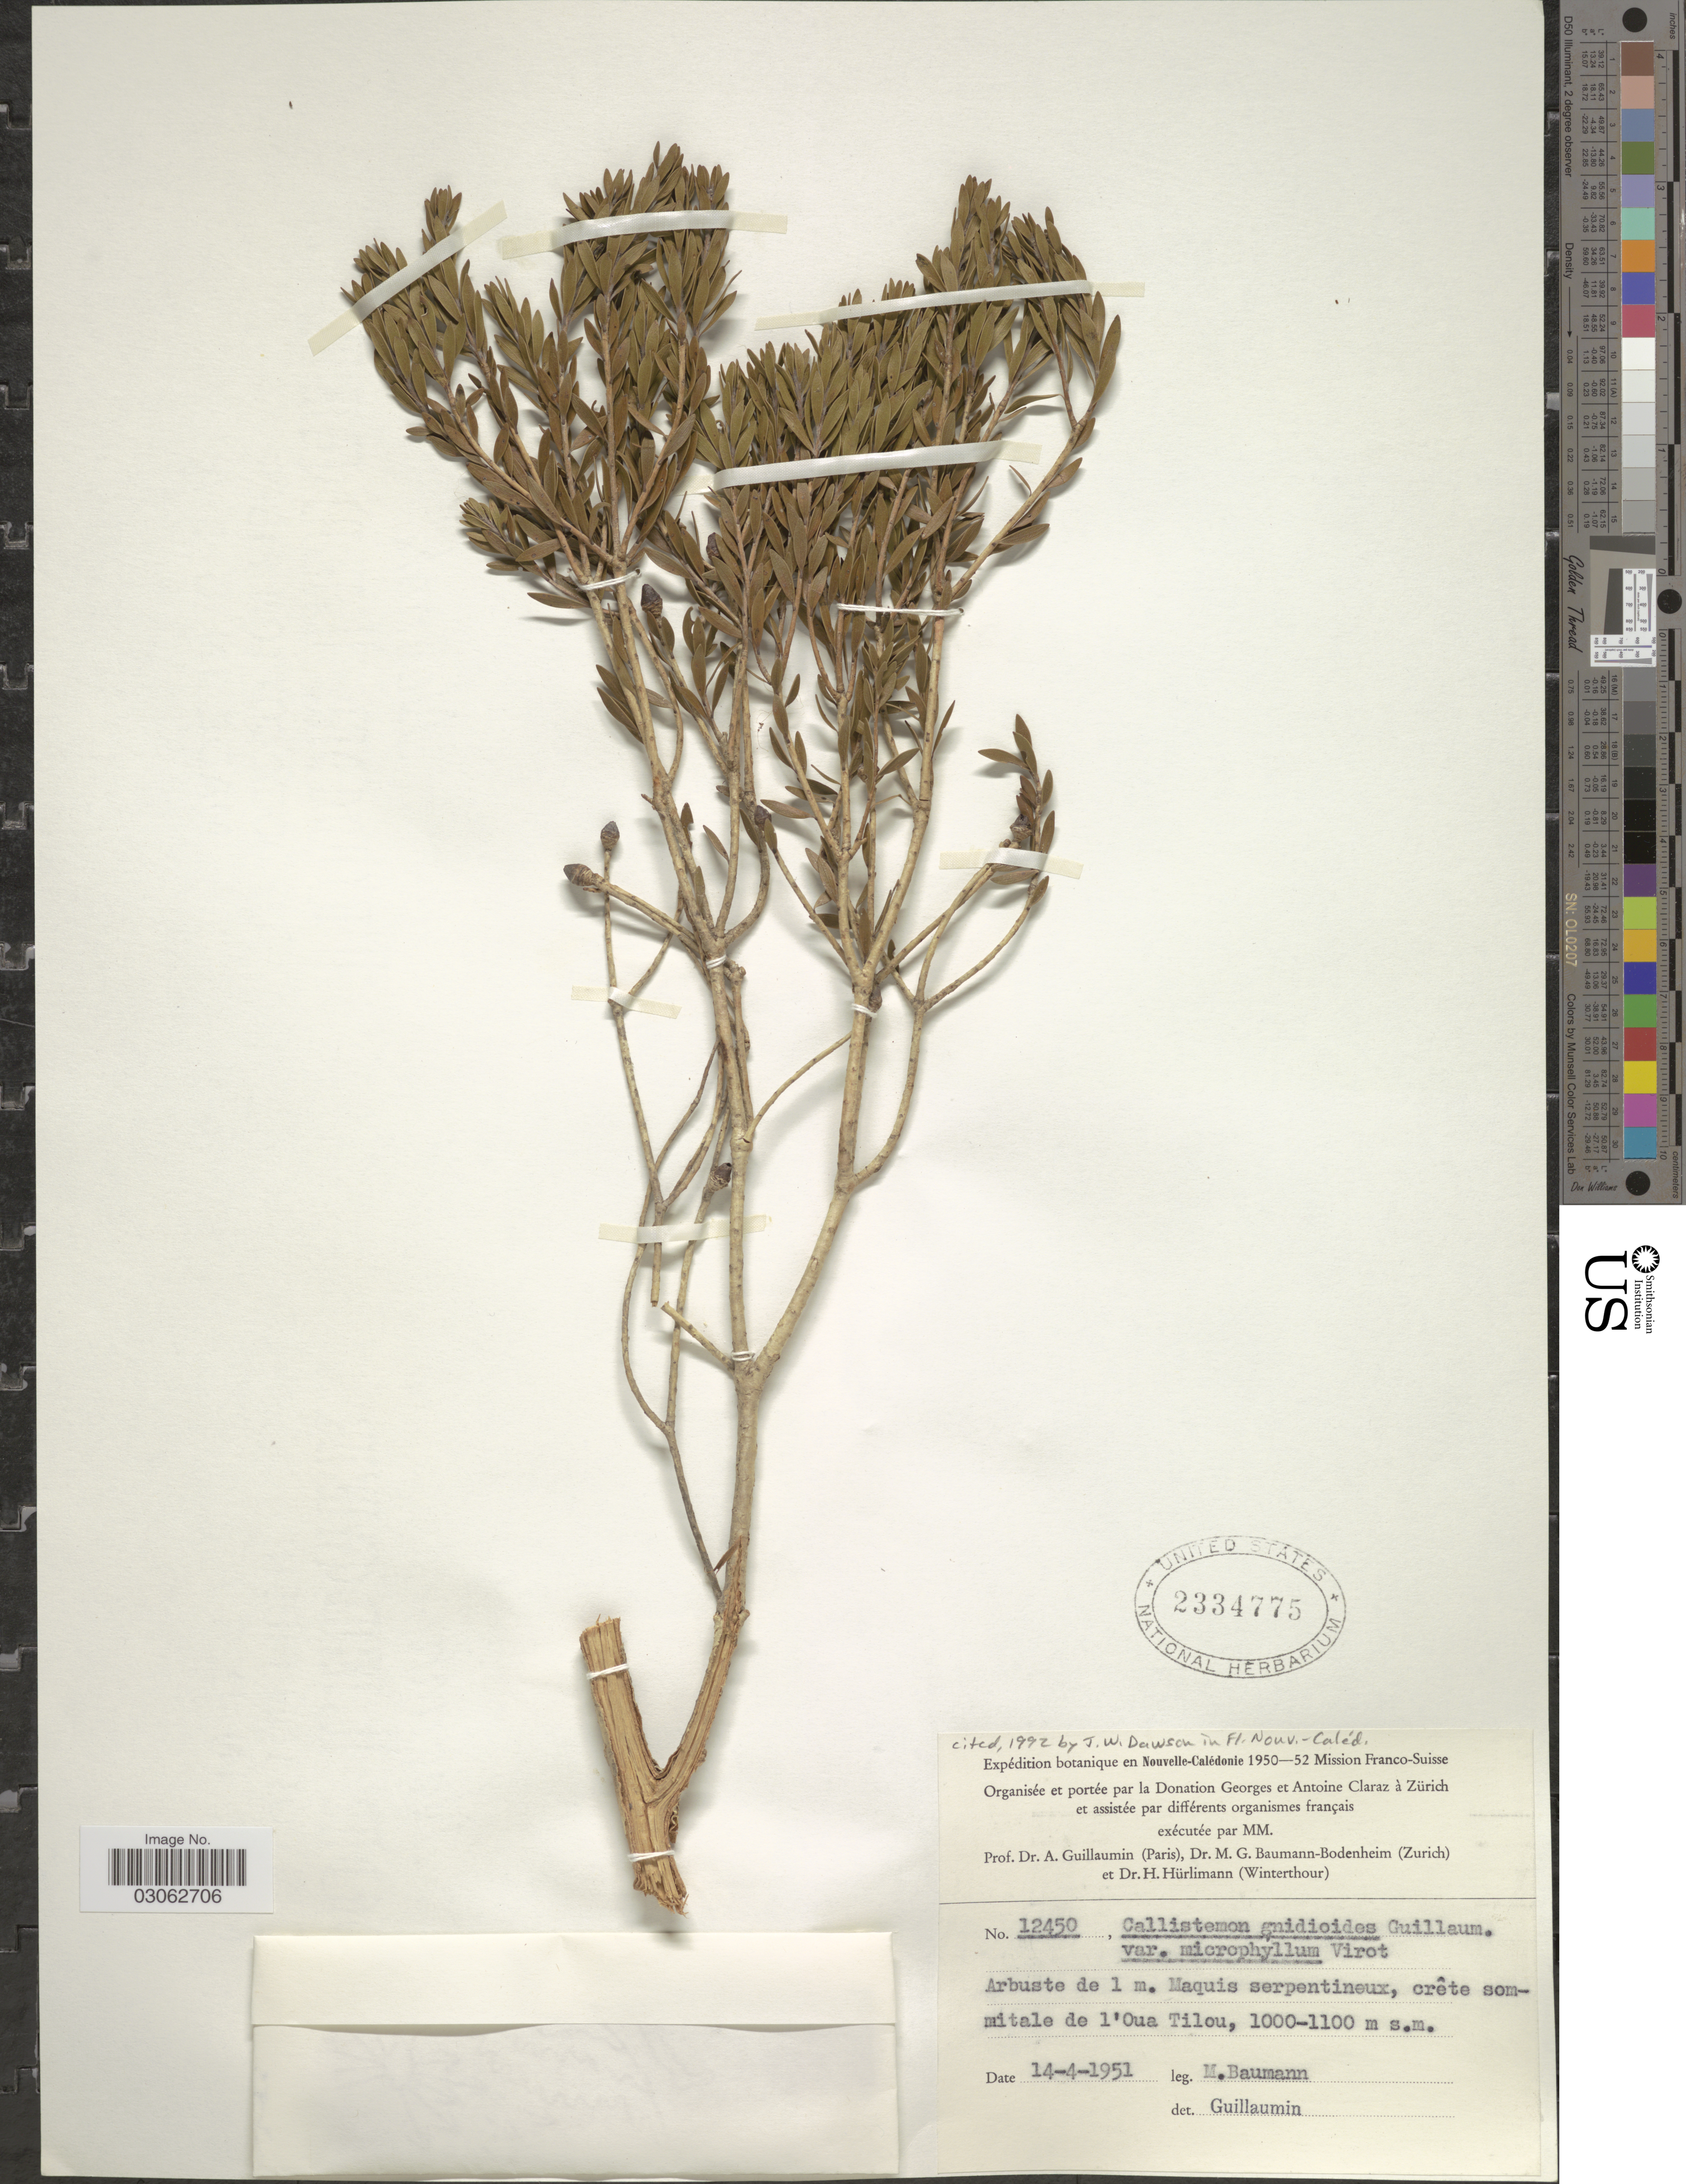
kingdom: Plantae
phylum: Tracheophyta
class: Magnoliopsida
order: Myrtales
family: Myrtaceae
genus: Callistemon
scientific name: Callistemon gnidioides var. microphyllus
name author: R. Virot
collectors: M. Baumann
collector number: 12450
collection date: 1951-04-14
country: New Caledonia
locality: Crête sommitale de l'Oua Tilou.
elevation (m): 1000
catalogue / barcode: US 2334775